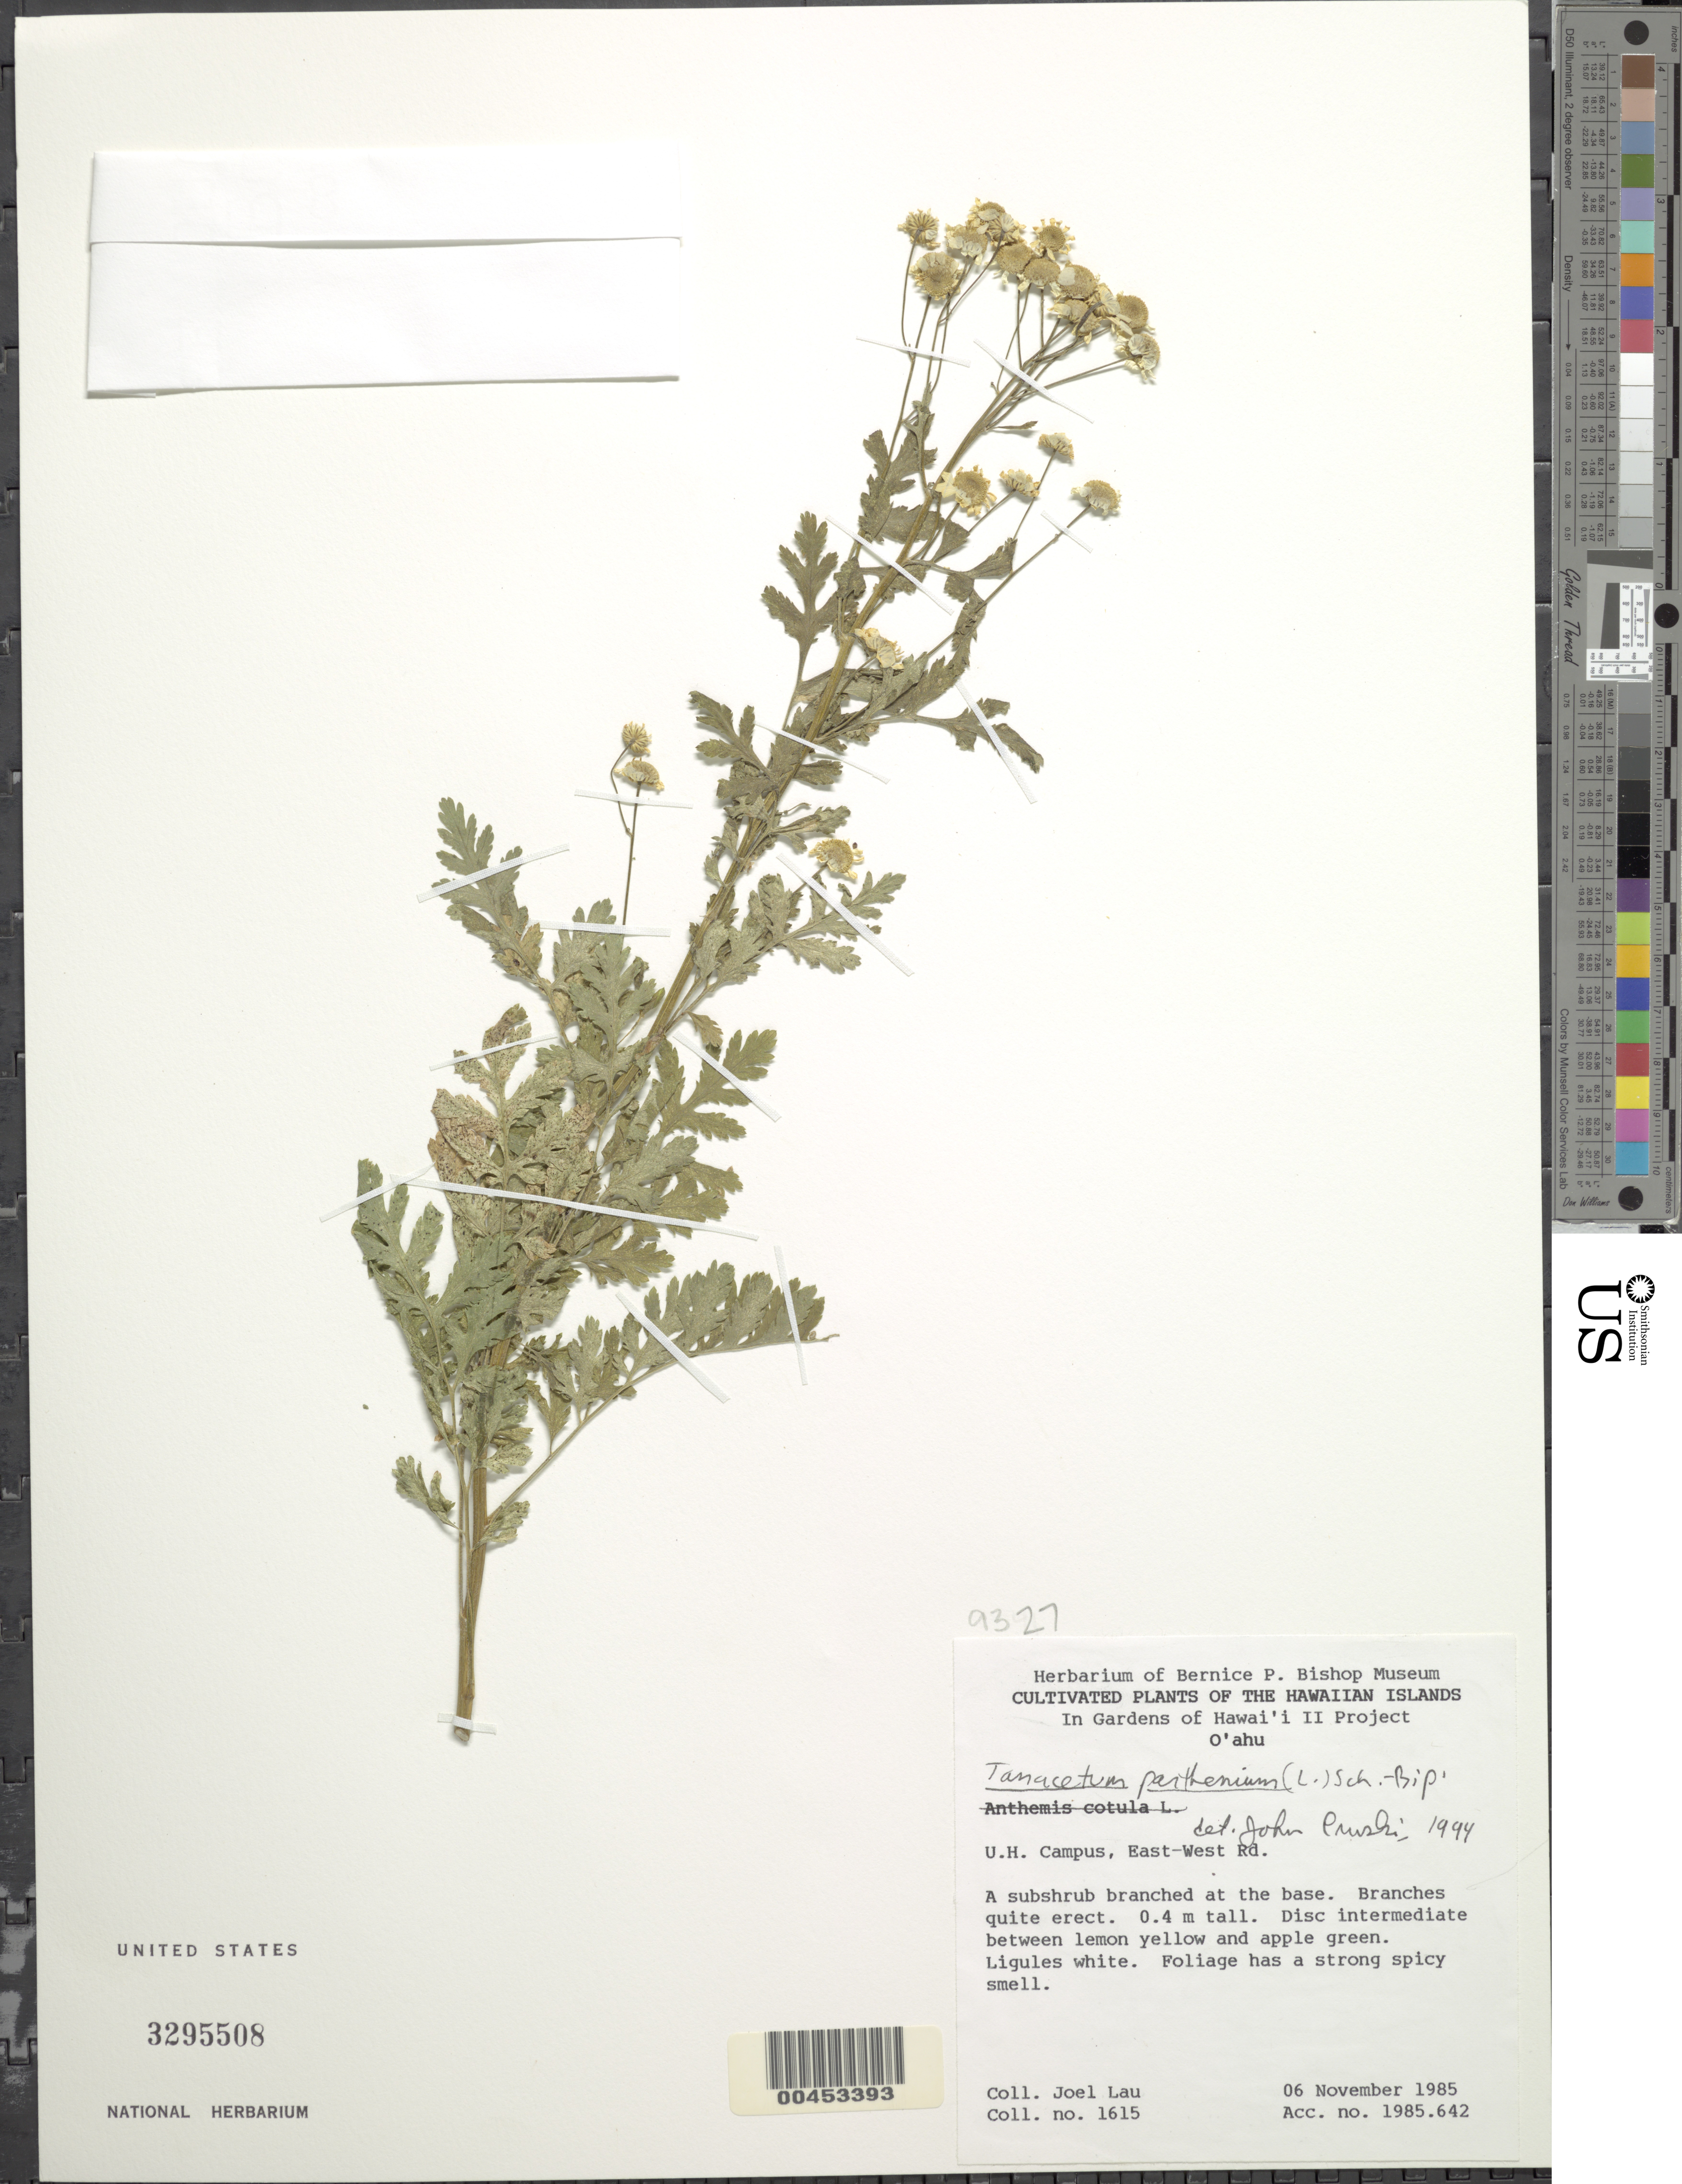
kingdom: Plantae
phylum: Tracheophyta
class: Magnoliopsida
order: Asterales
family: Asteraceae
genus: Tanacetum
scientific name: Tanacetum parthenium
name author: (L.) Sch. Bip.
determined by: Pruski, J. F.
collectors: J. Lau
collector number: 1615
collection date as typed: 6 Nov 1985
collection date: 1985-11-06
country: United States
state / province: Hawaii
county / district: Honolulu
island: Oahu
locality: U.H. Campus, E-W Rd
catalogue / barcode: US 3295508